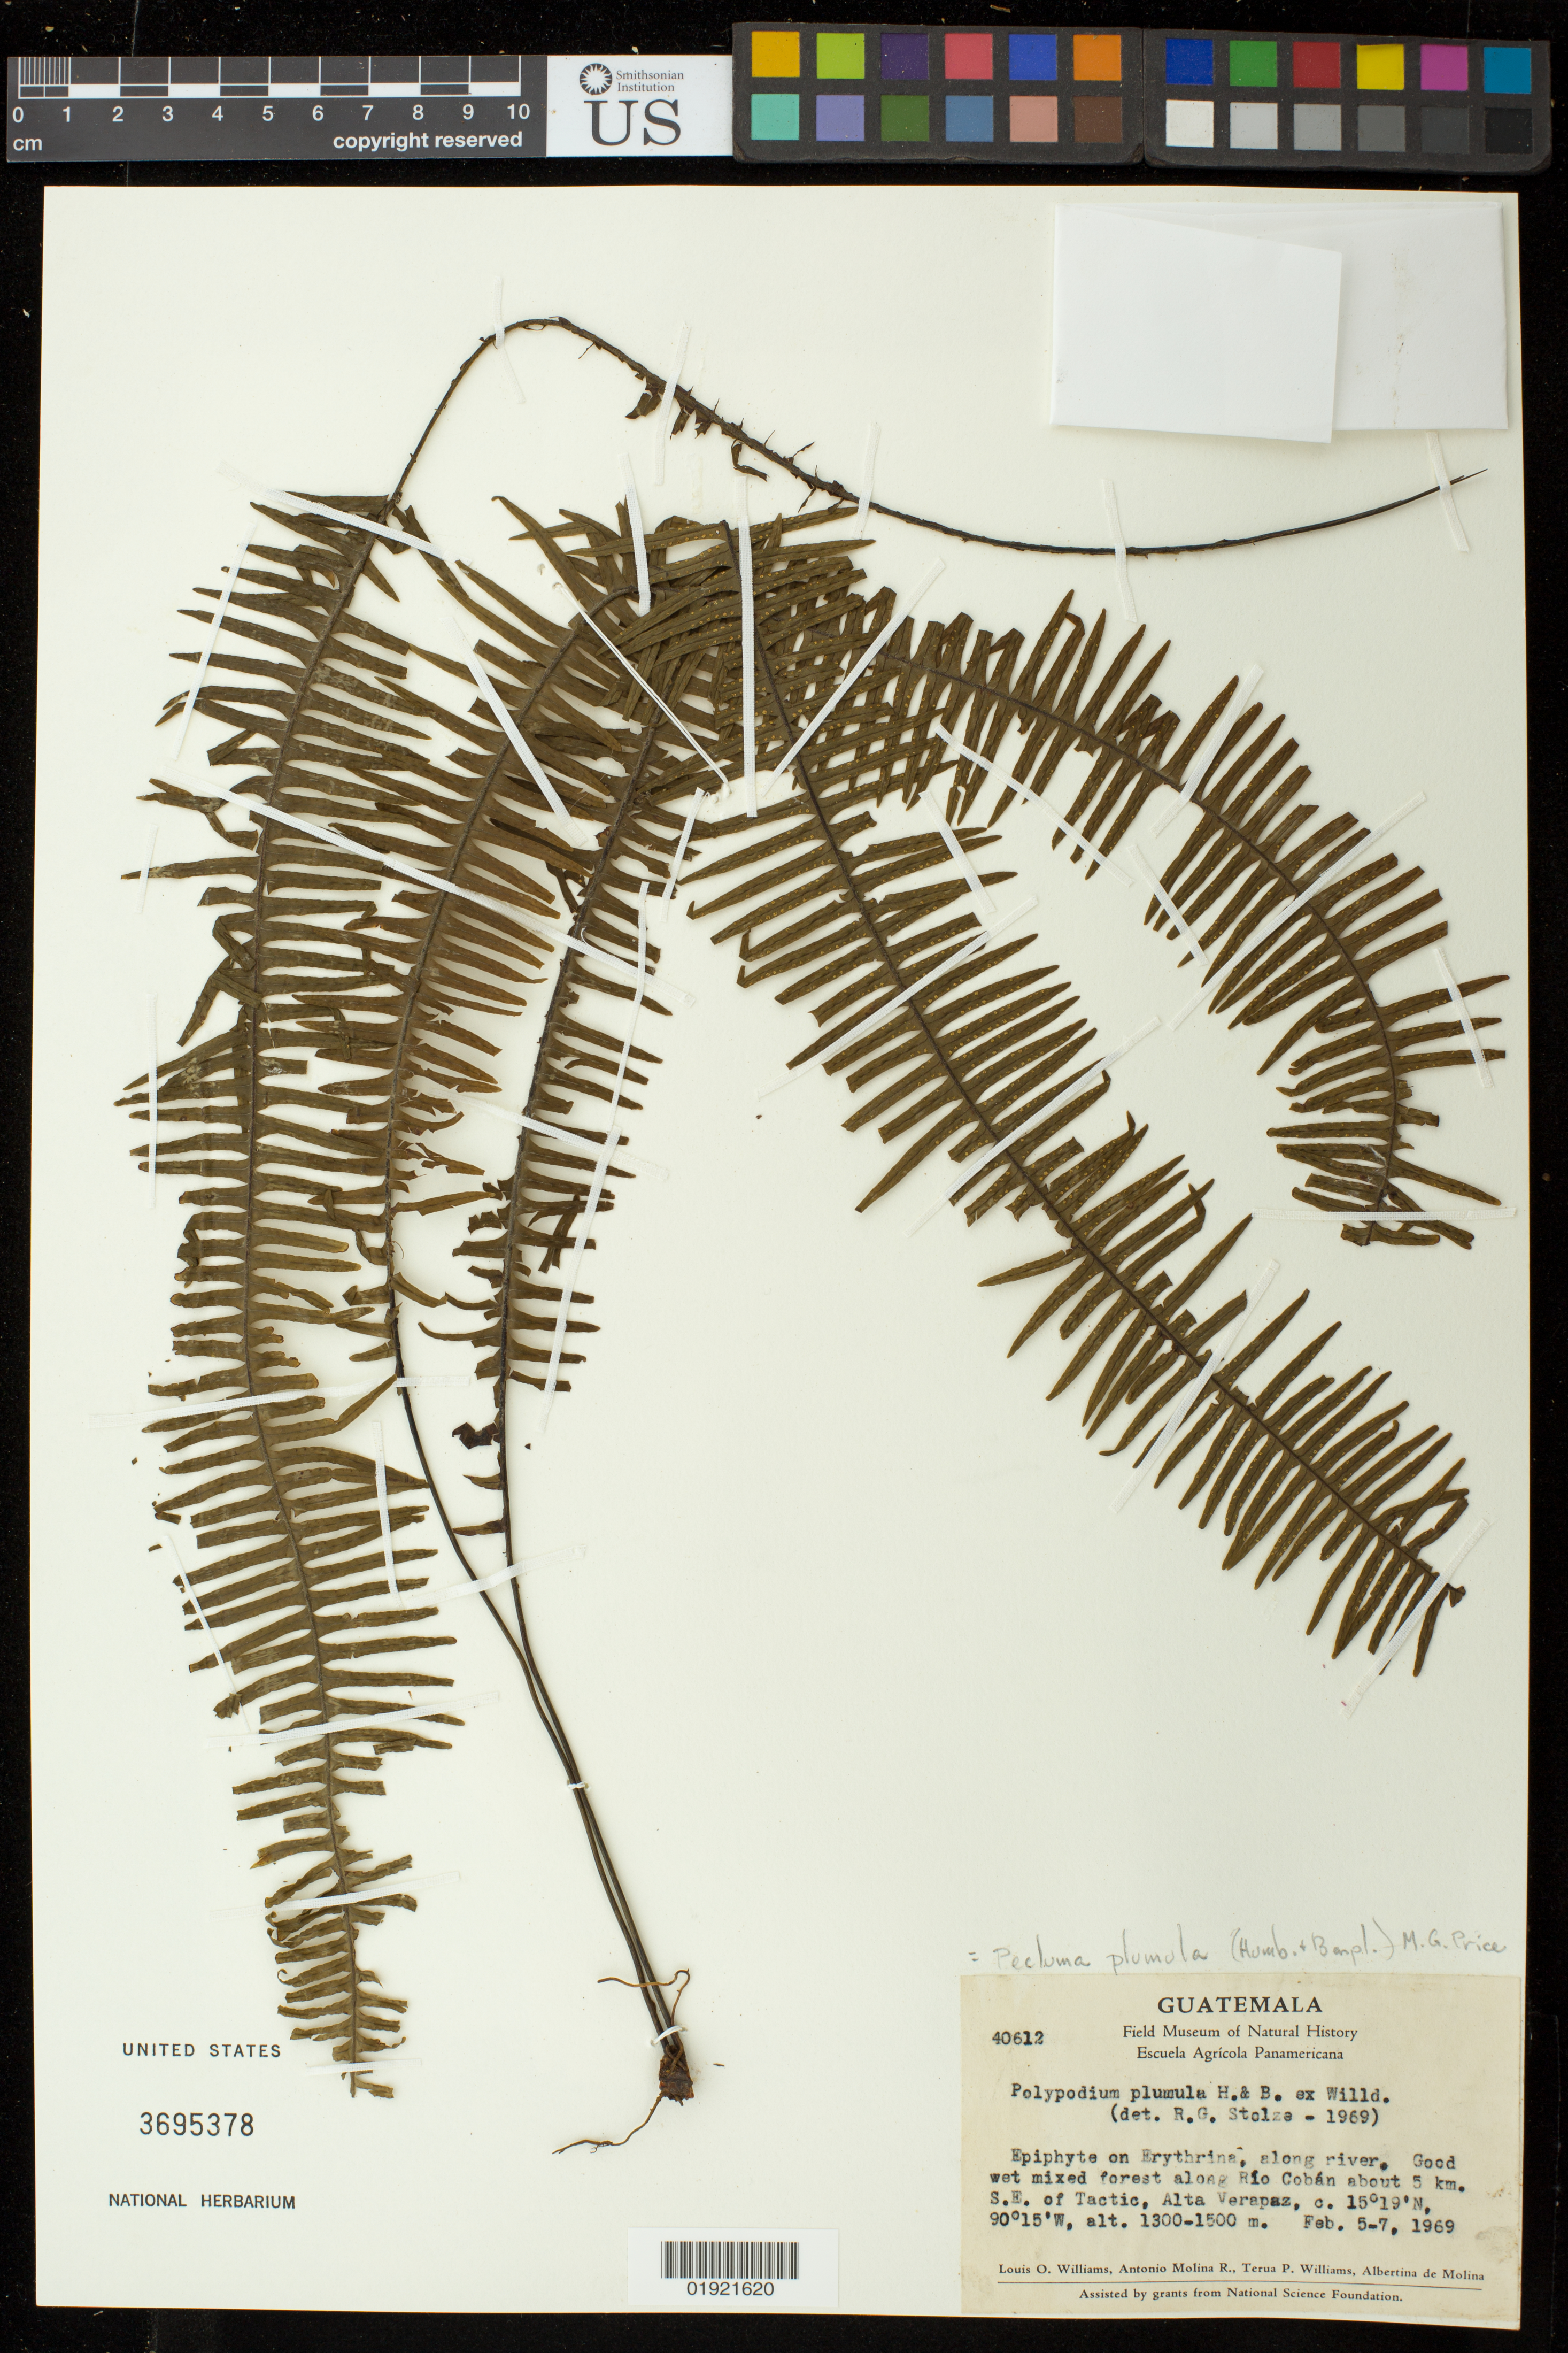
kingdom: Plantae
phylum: Tracheophyta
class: Polypodiopsida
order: Polypodiales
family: Polypodiaceae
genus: Pecluma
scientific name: Pecluma plumula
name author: (Humb. & Bonpl. ex Willd.) M.G. Price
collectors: L. O. Williams, A. Molina R., T. Williams & A. Molina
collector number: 40612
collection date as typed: Feb. 5-7, 1969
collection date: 1969-02-05/1969-02-07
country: Guatemala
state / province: Alta Verapaz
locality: along river, along Rio Coban about 5 km. S.E. of Tactic, Alta Verapaz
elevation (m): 1300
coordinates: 15 19 0 N, 90 15 0 W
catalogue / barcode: US 3695378